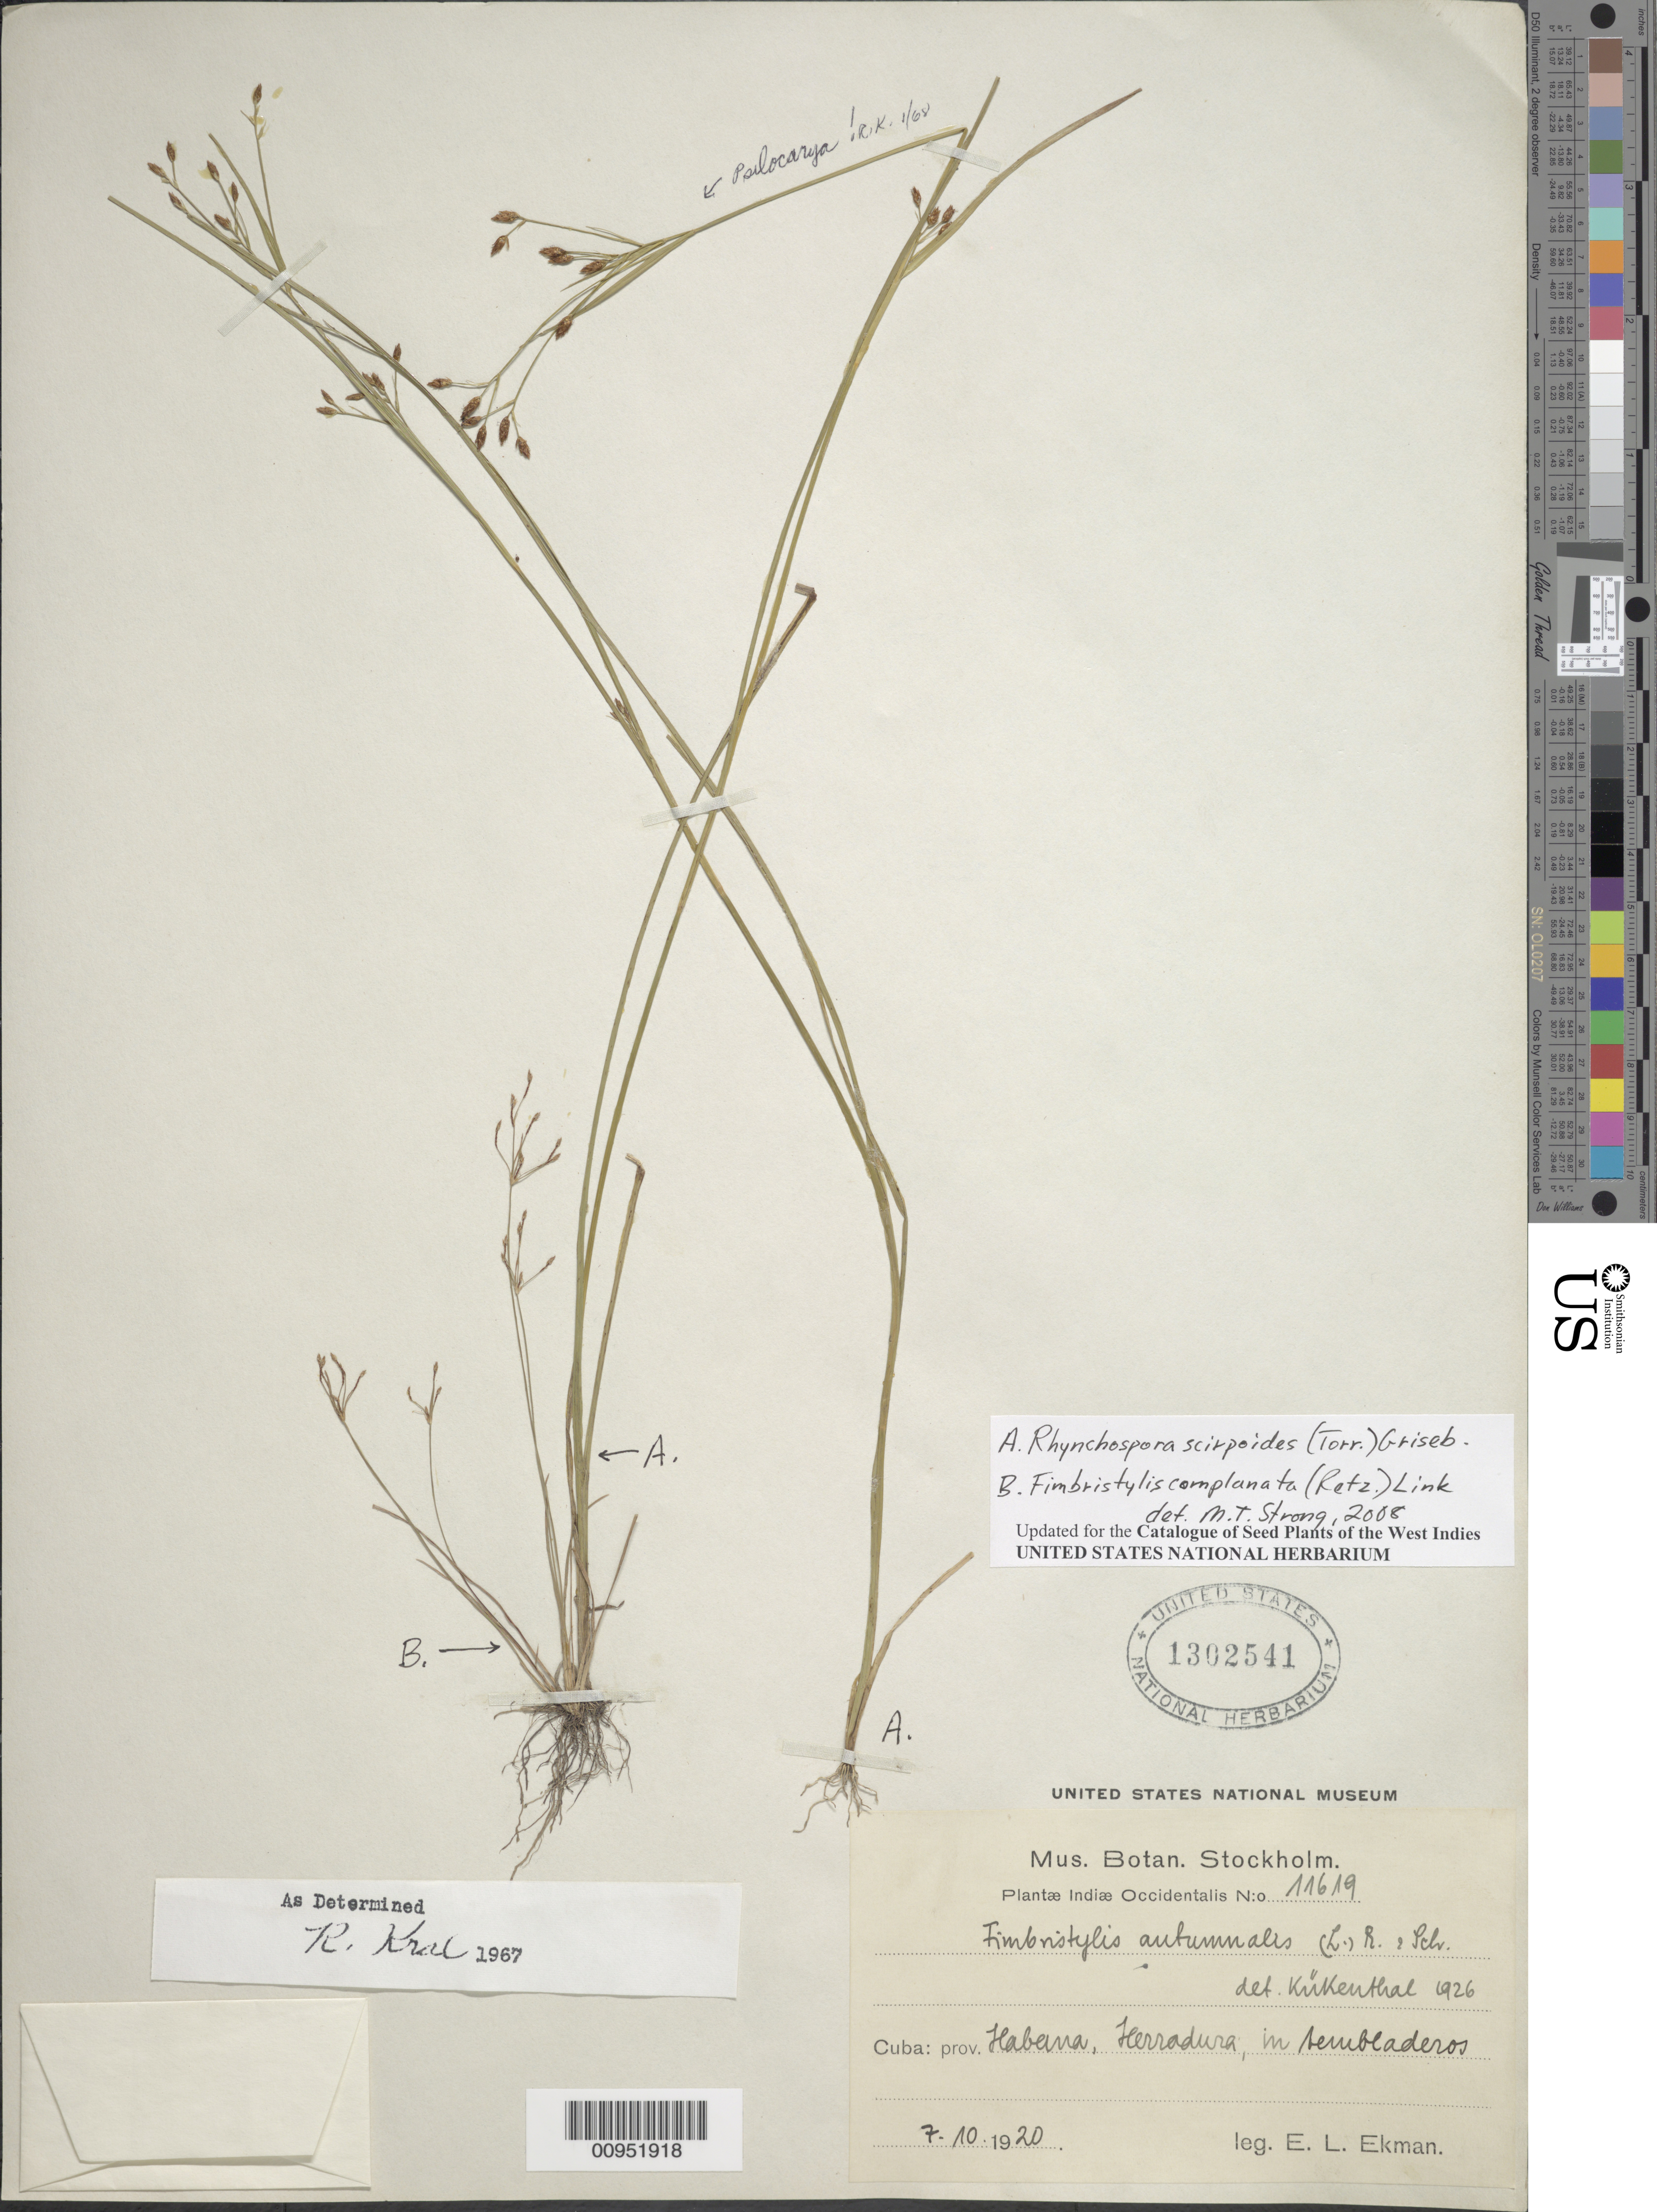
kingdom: Plantae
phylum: Tracheophyta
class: Liliopsida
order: Poales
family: Cyperaceae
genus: Rhynchospora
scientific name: Rhynchospora scirpoides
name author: (Torr.) Griseb.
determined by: Strong, M. T., (US), Smithsonian Institution - National Museum of Natural History (UNITED STATES)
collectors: E. L. Ekman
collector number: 11619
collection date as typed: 07 Oct 1920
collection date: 1920-10-07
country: Cuba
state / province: La Habana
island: Cuba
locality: Herradura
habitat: In tembladeros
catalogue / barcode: US 1302541